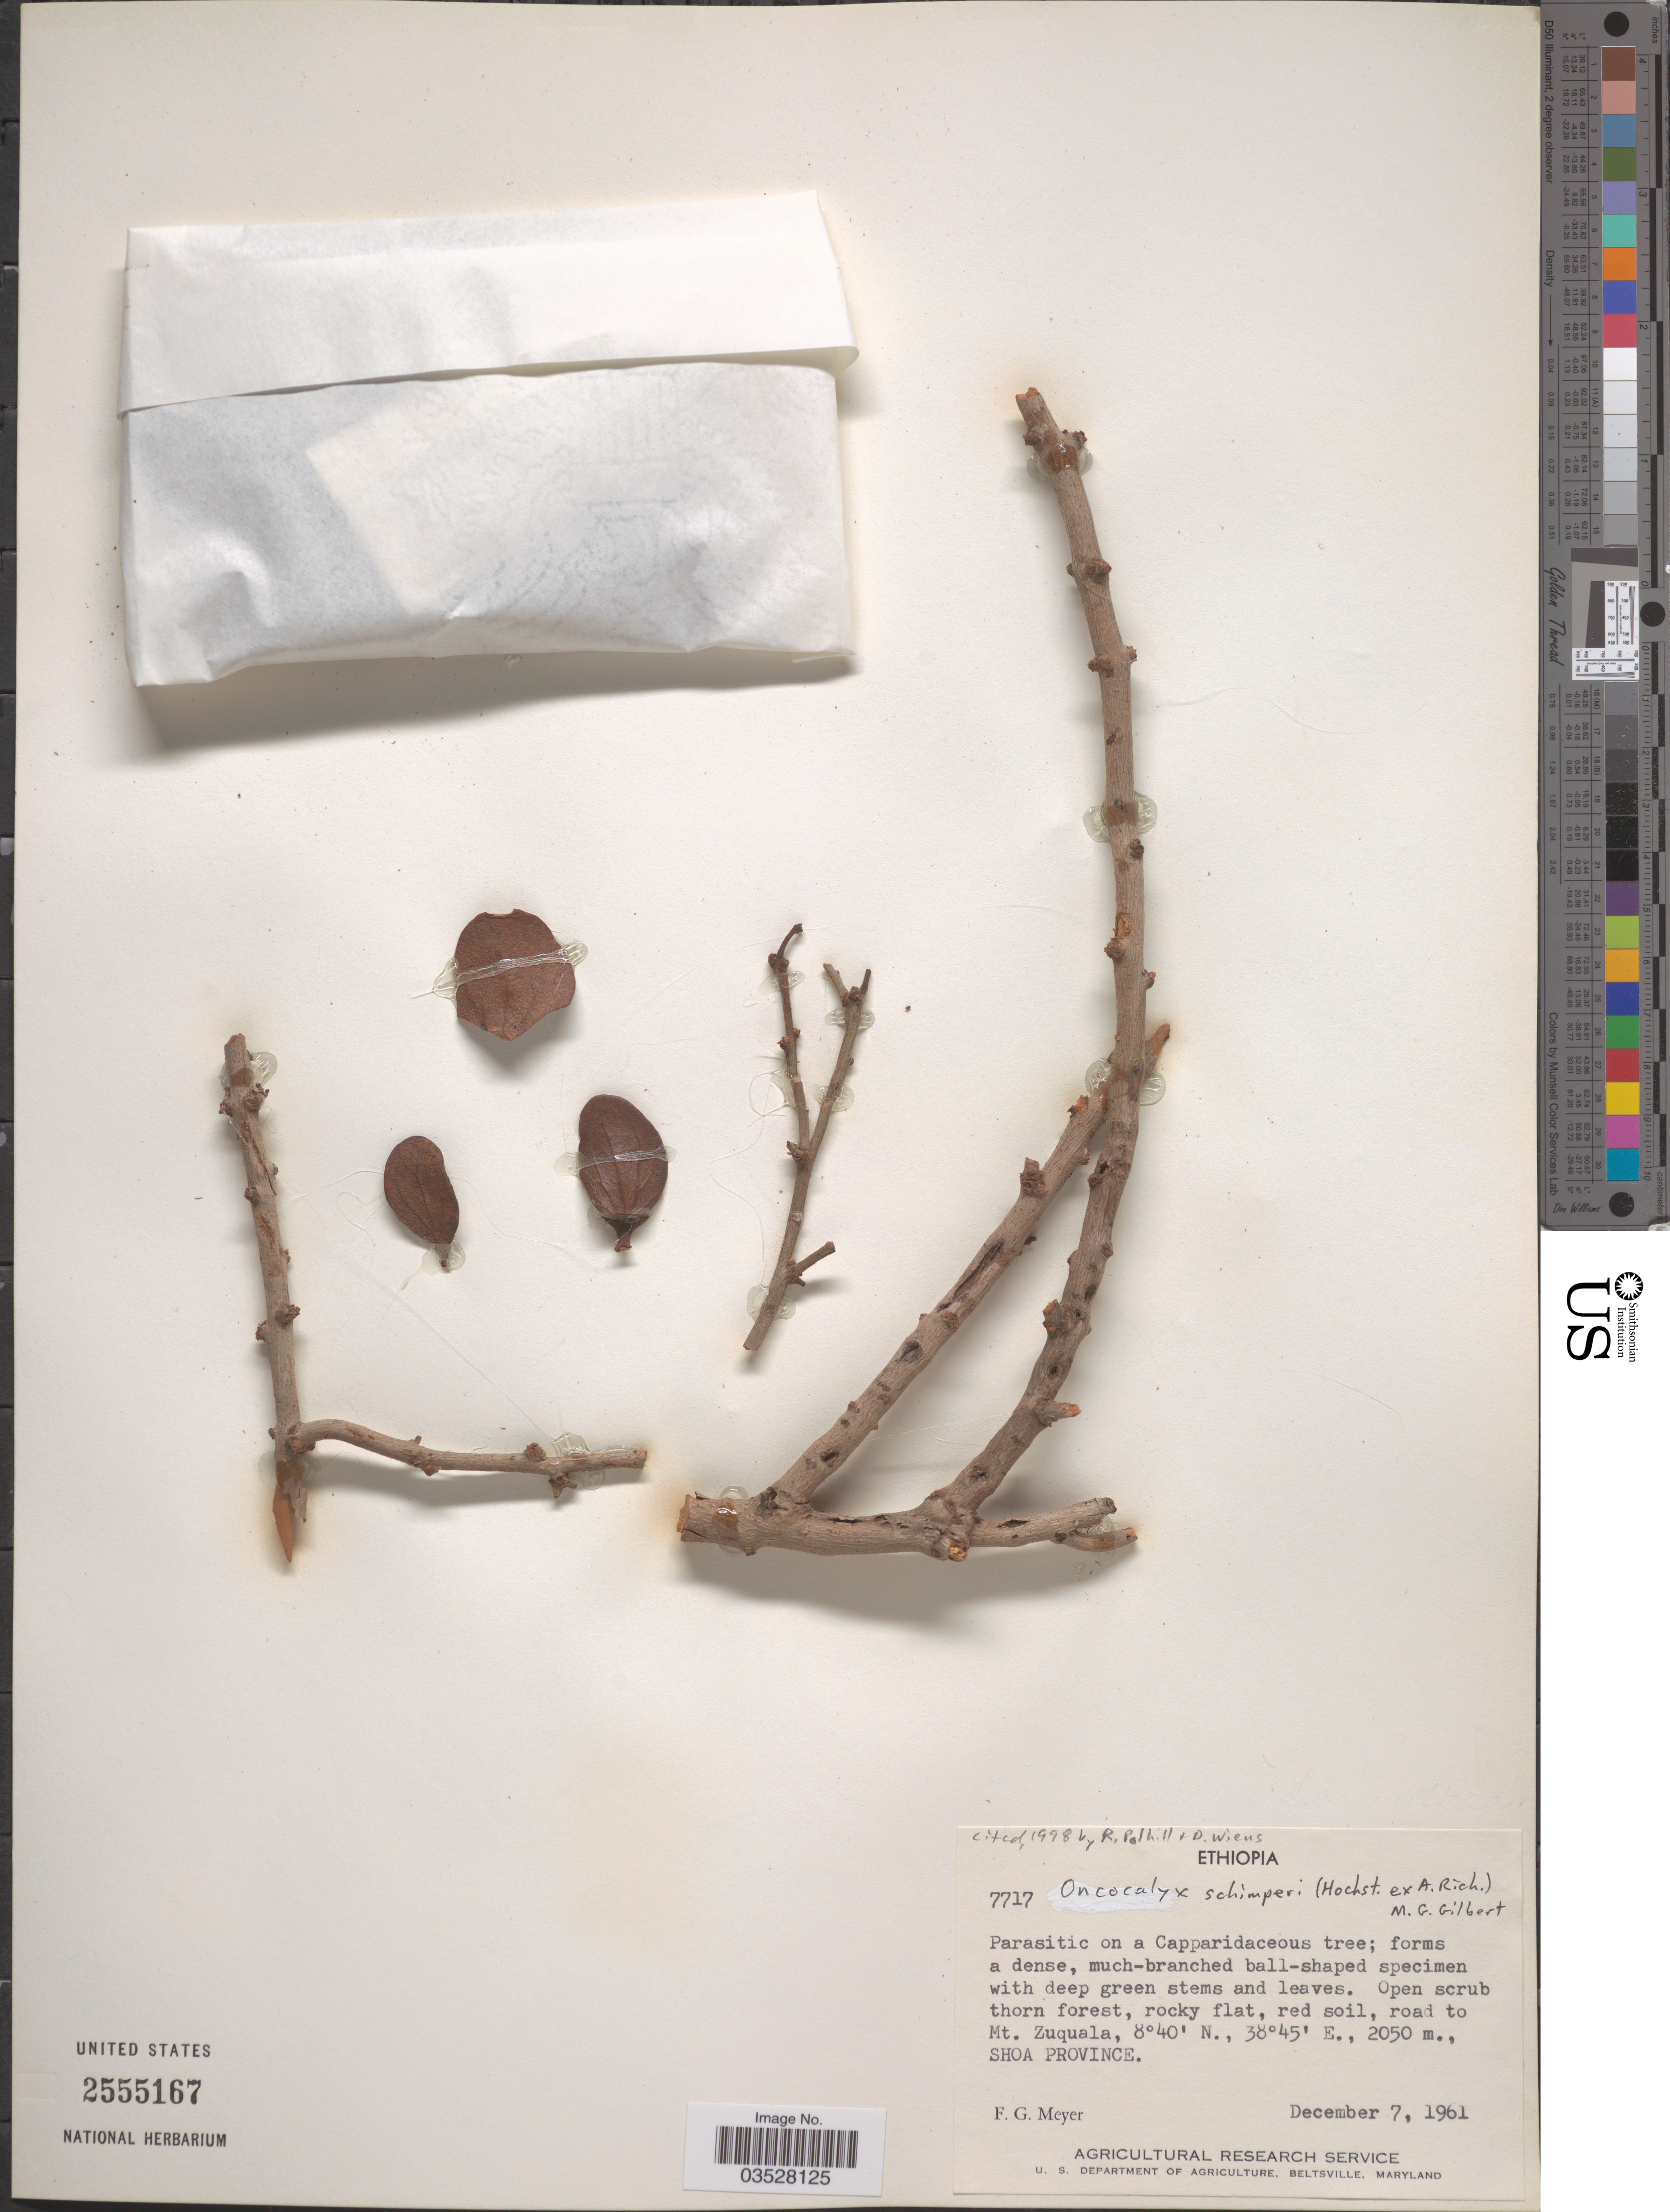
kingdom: Plantae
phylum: Tracheophyta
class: Magnoliopsida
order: Santalales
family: Loranthaceae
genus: Oncocalyx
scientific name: Oncocalyx schimperi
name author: (Hochst. ex A. Rich.) M.G. Gilbert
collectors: F. G. Meyer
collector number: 7717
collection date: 1961-12-07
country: Ethiopia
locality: Road to Mt. Zuquala, Shoa Province.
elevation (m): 2050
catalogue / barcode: US 2555167